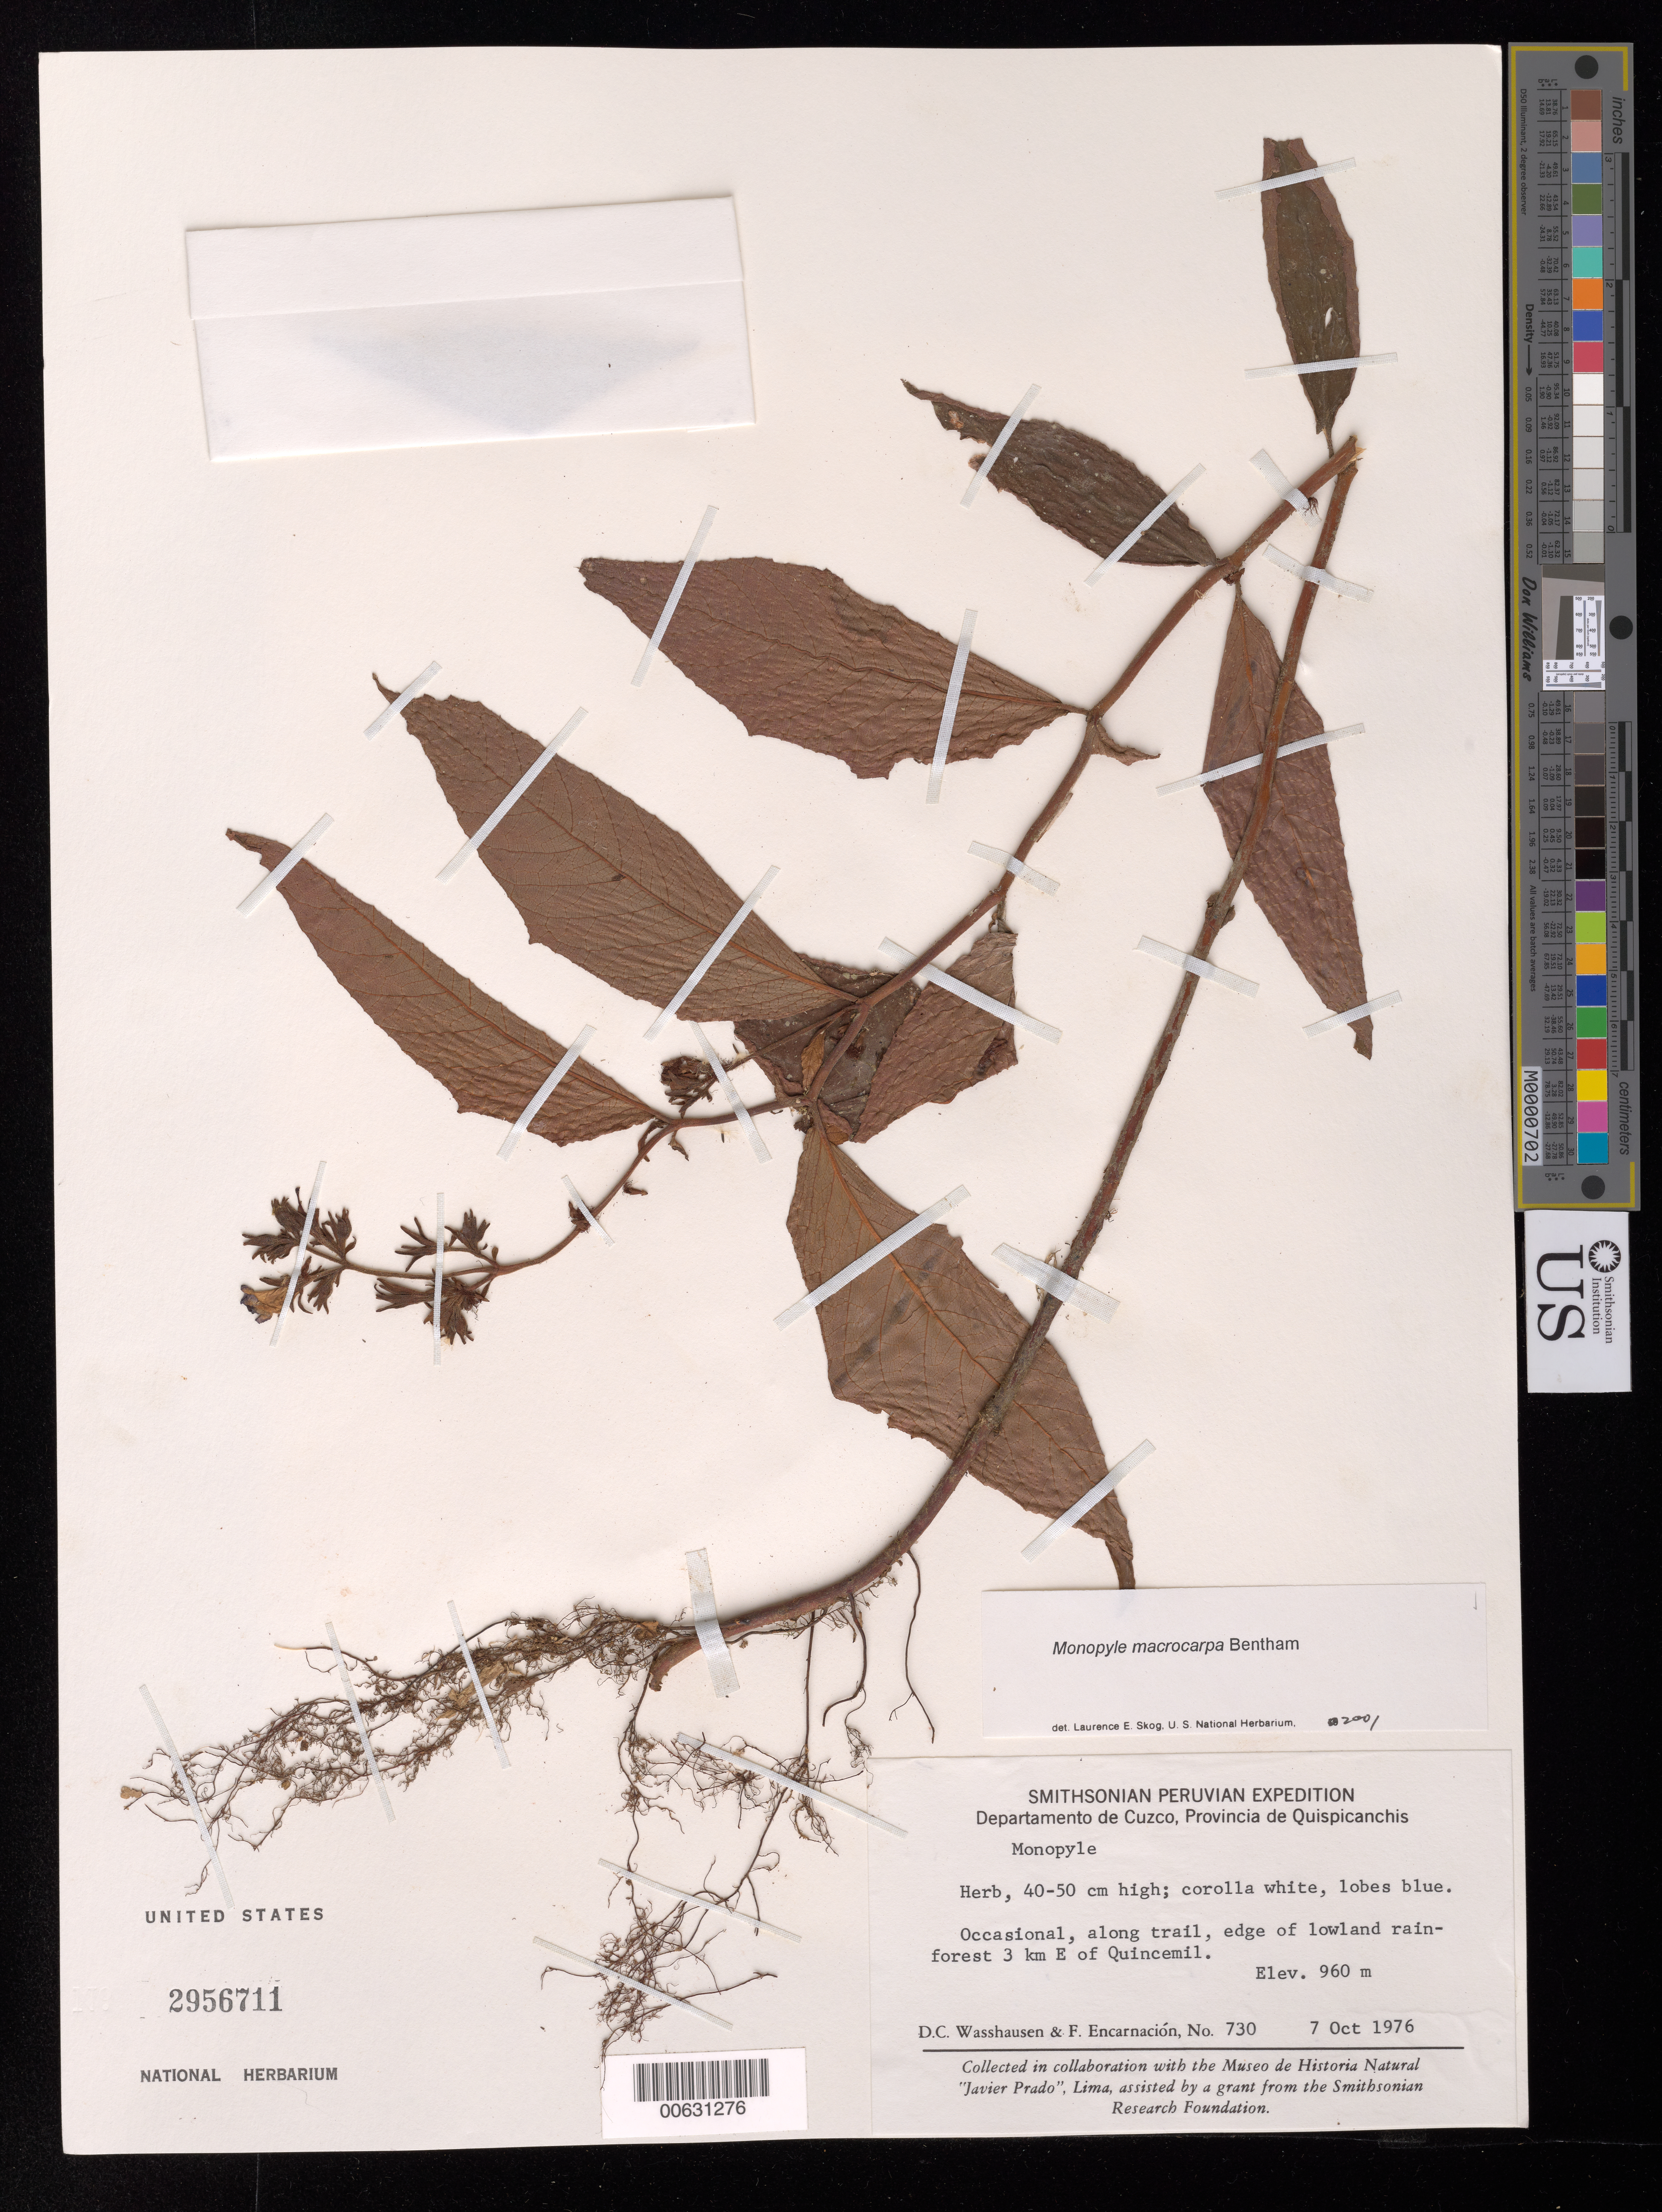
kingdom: Plantae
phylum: Tracheophyta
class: Magnoliopsida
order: Lamiales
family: Gesneriaceae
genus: Monopyle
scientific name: Monopyle macrocarpa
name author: Benth.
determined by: Skog, Laurence E.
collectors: D. C. Wasshausen & F. Encarnación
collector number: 730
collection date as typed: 07 Oct 1976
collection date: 1976-10-07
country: Peru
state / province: Cusco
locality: Prov. Quispicanchis, 3 km E of Quincemil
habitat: Along trail, edge of lowland rainforest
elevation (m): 960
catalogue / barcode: US 2956711